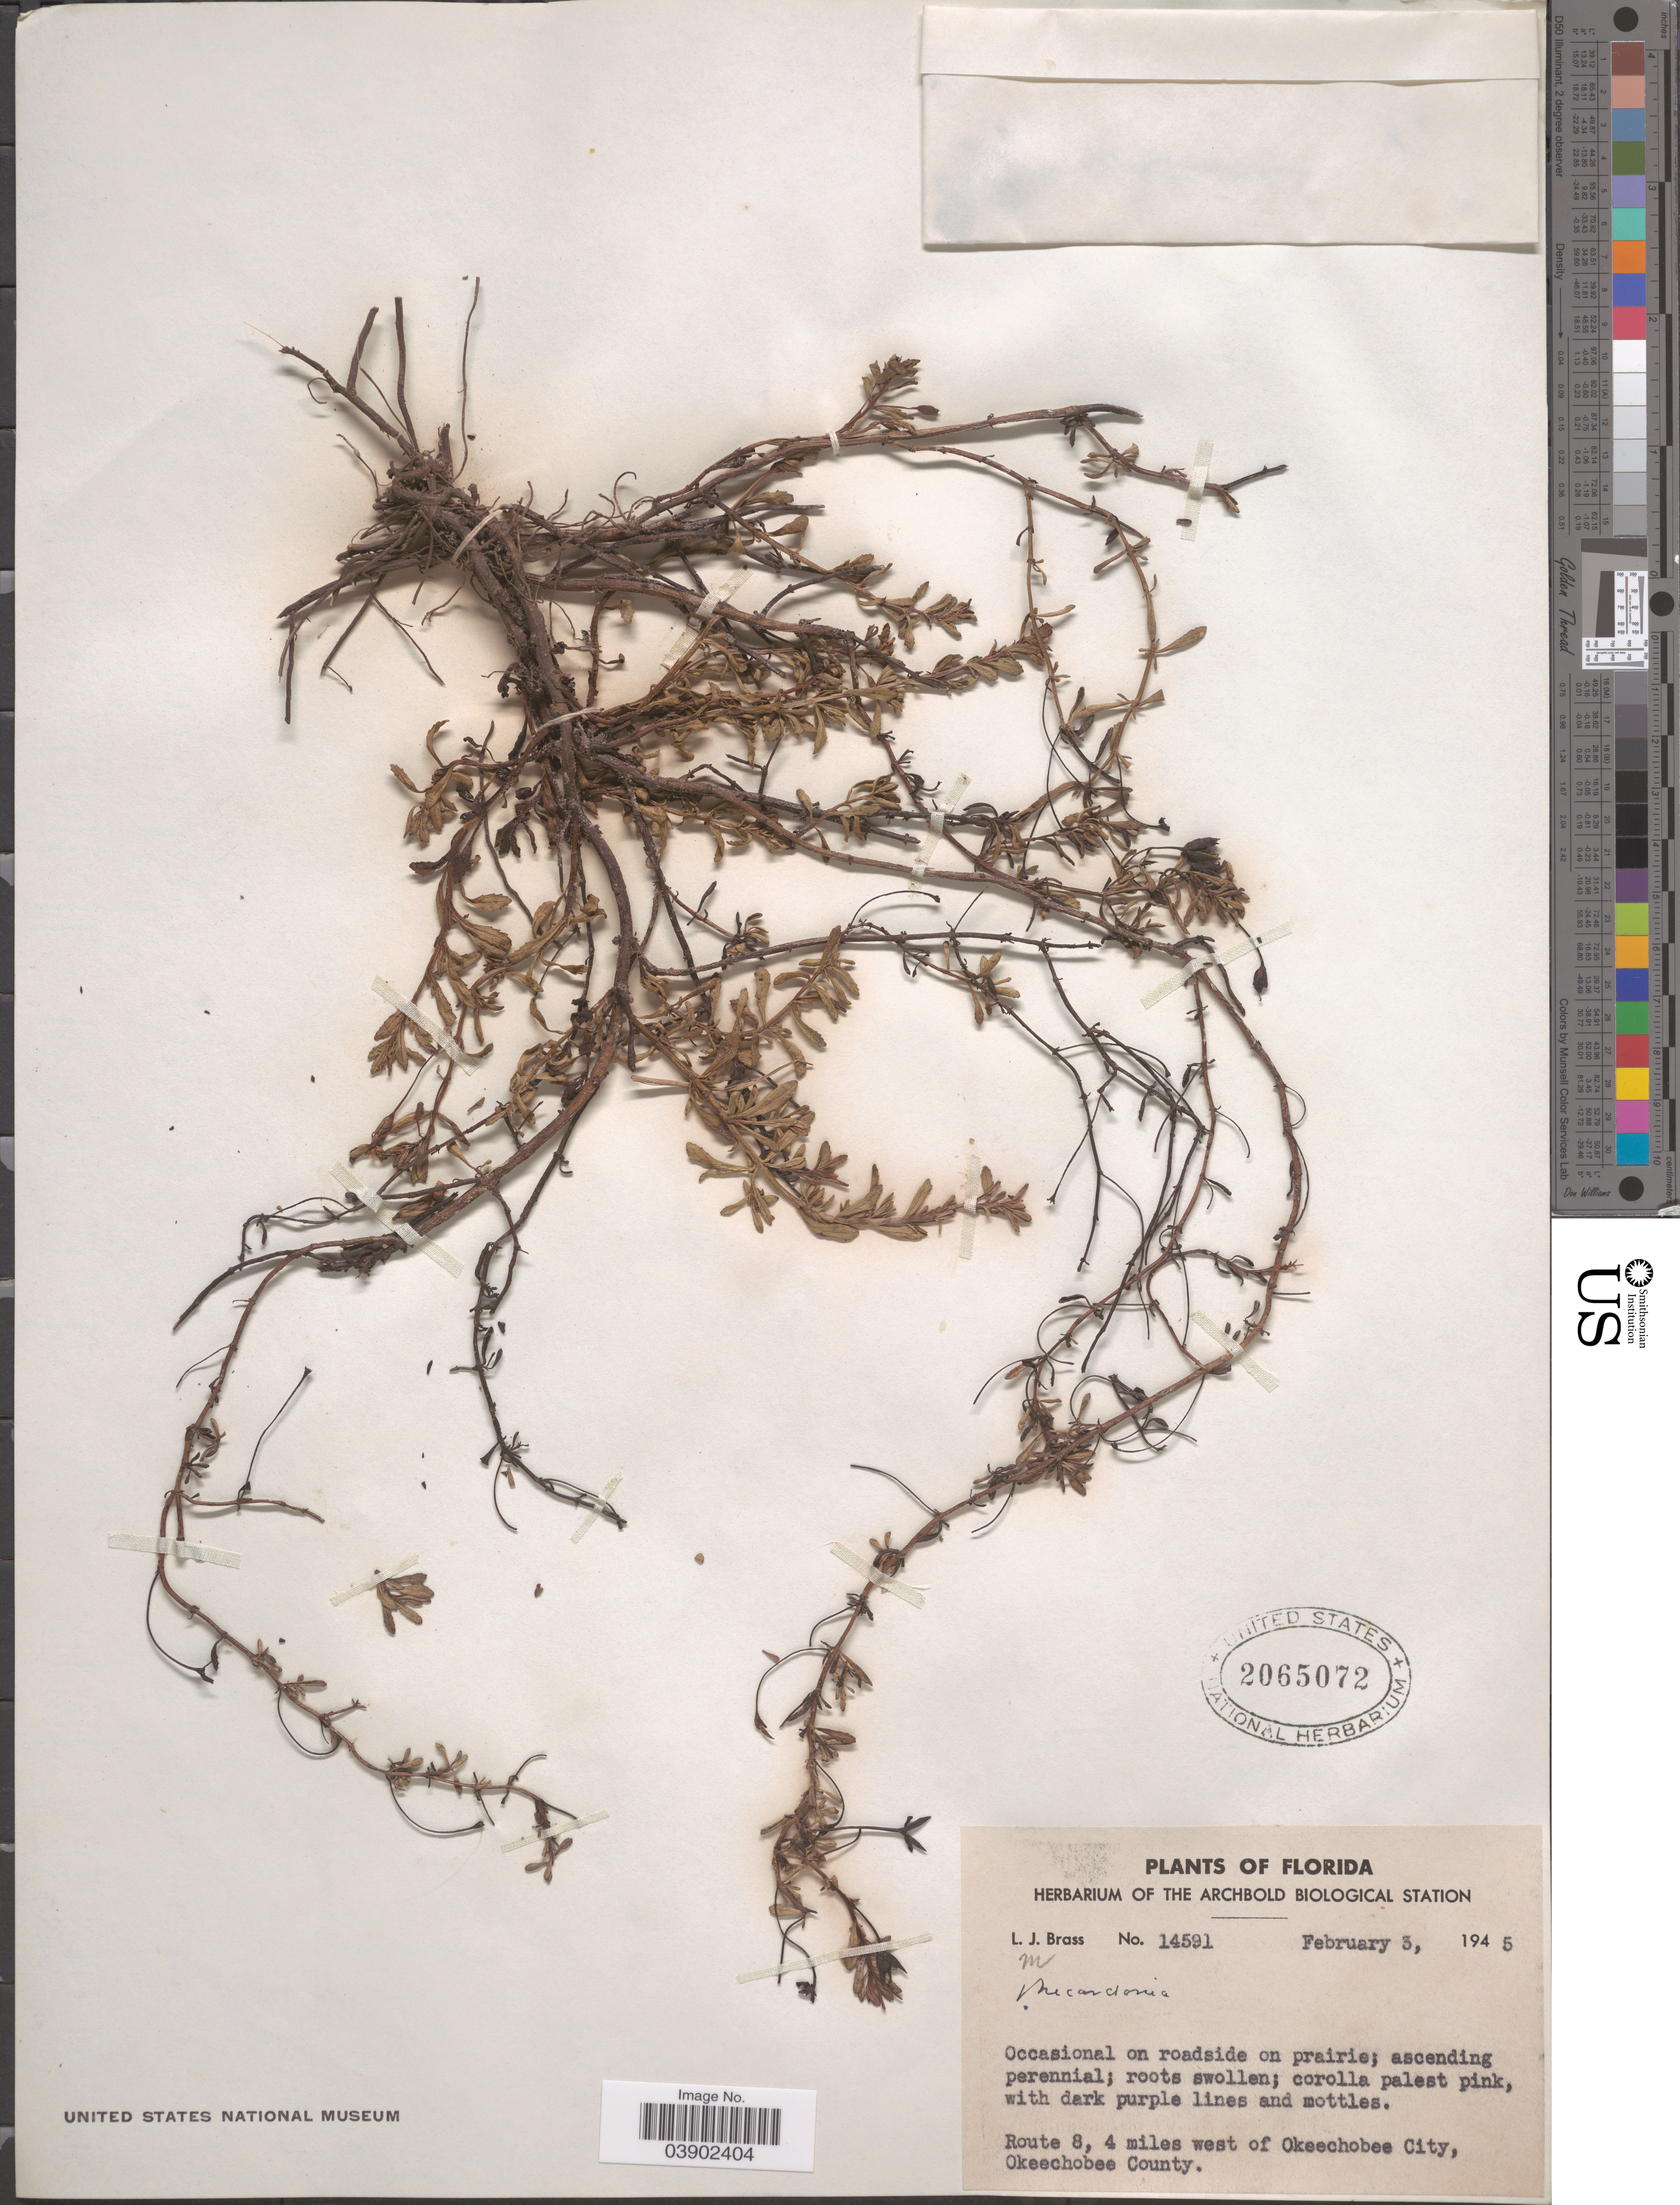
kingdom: Plantae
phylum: Tracheophyta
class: Magnoliopsida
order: Lamiales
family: Plantaginaceae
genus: Mecardonia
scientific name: Mecardonia vandellioides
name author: (Kunth) Pennell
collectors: L. J. Brass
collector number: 14591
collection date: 1945-02-03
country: United States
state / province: Florida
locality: Route 8, 4 miles west of Okeechobee City, Okeechobee County.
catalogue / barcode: US 2065072